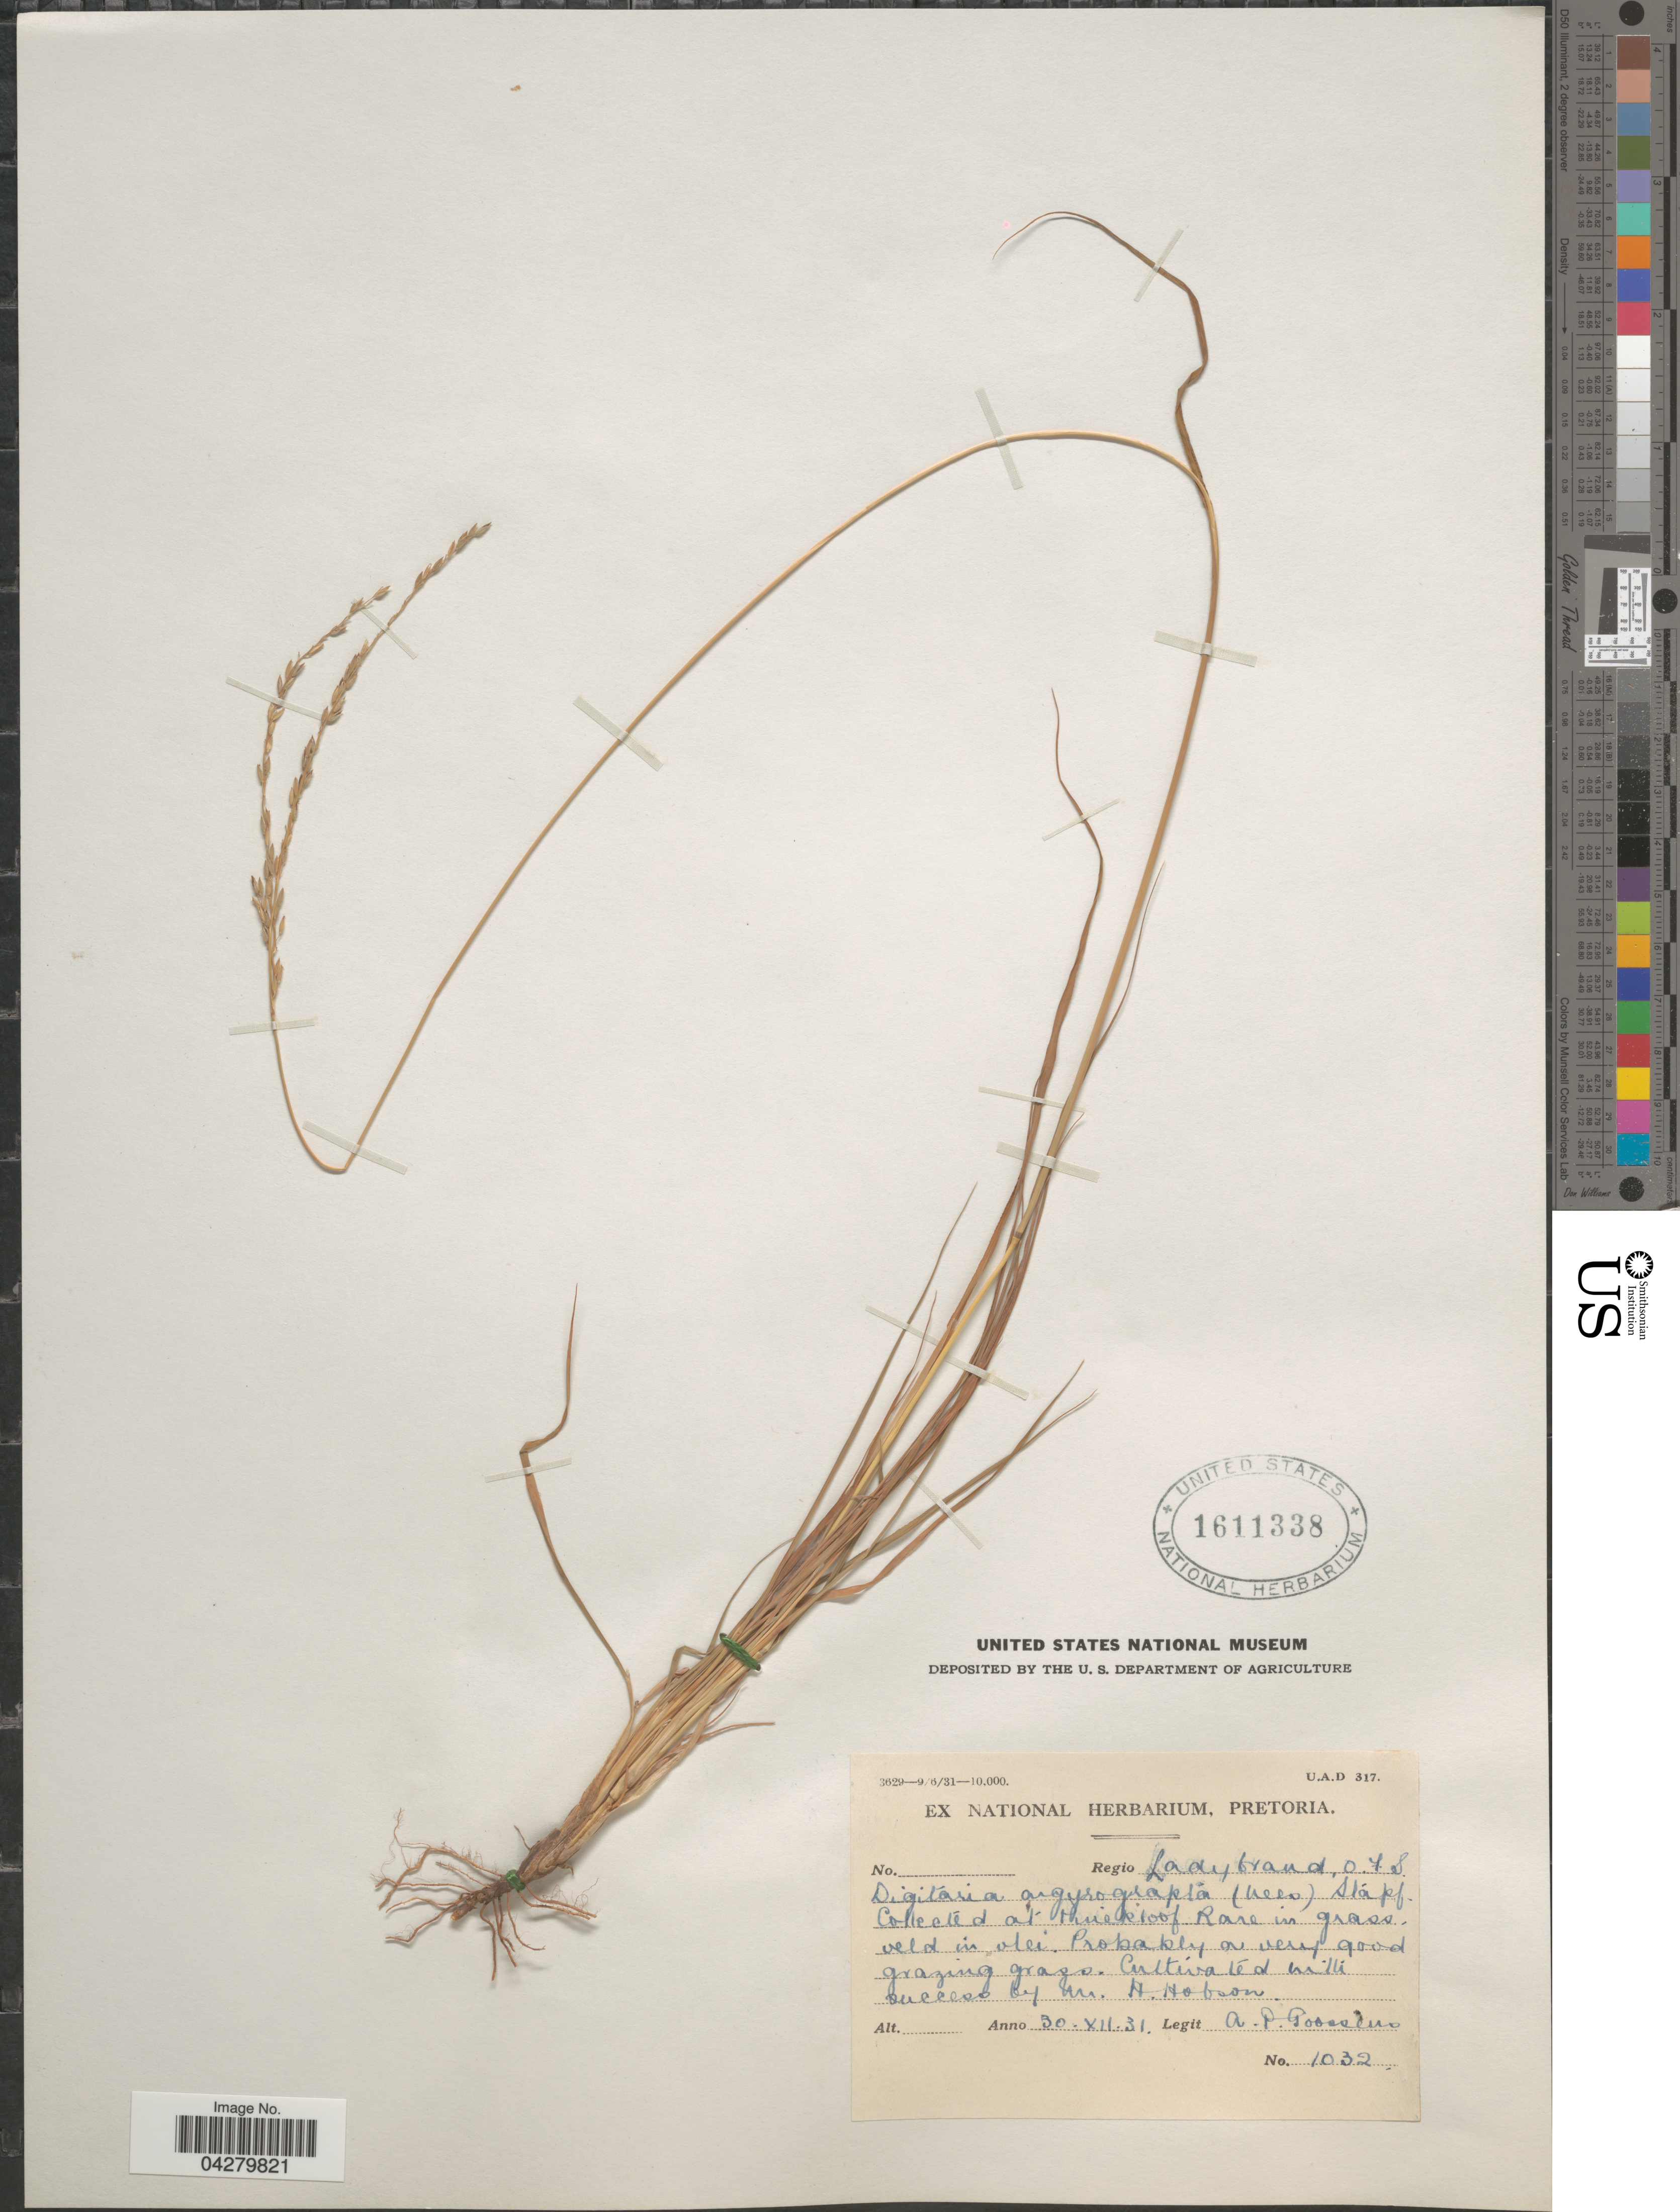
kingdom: Plantae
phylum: Tracheophyta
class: Liliopsida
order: Poales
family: Poaceae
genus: Digitaria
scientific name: Digitaria argyrograpta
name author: (Nees) Stapf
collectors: H. Hobson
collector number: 1032?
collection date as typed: Transcribed d/m/y: 30/12/31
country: South Africa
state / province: Free State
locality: Regio Ladybrand, O.F.S. At [illegible text]kloof.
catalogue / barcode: US 1611338